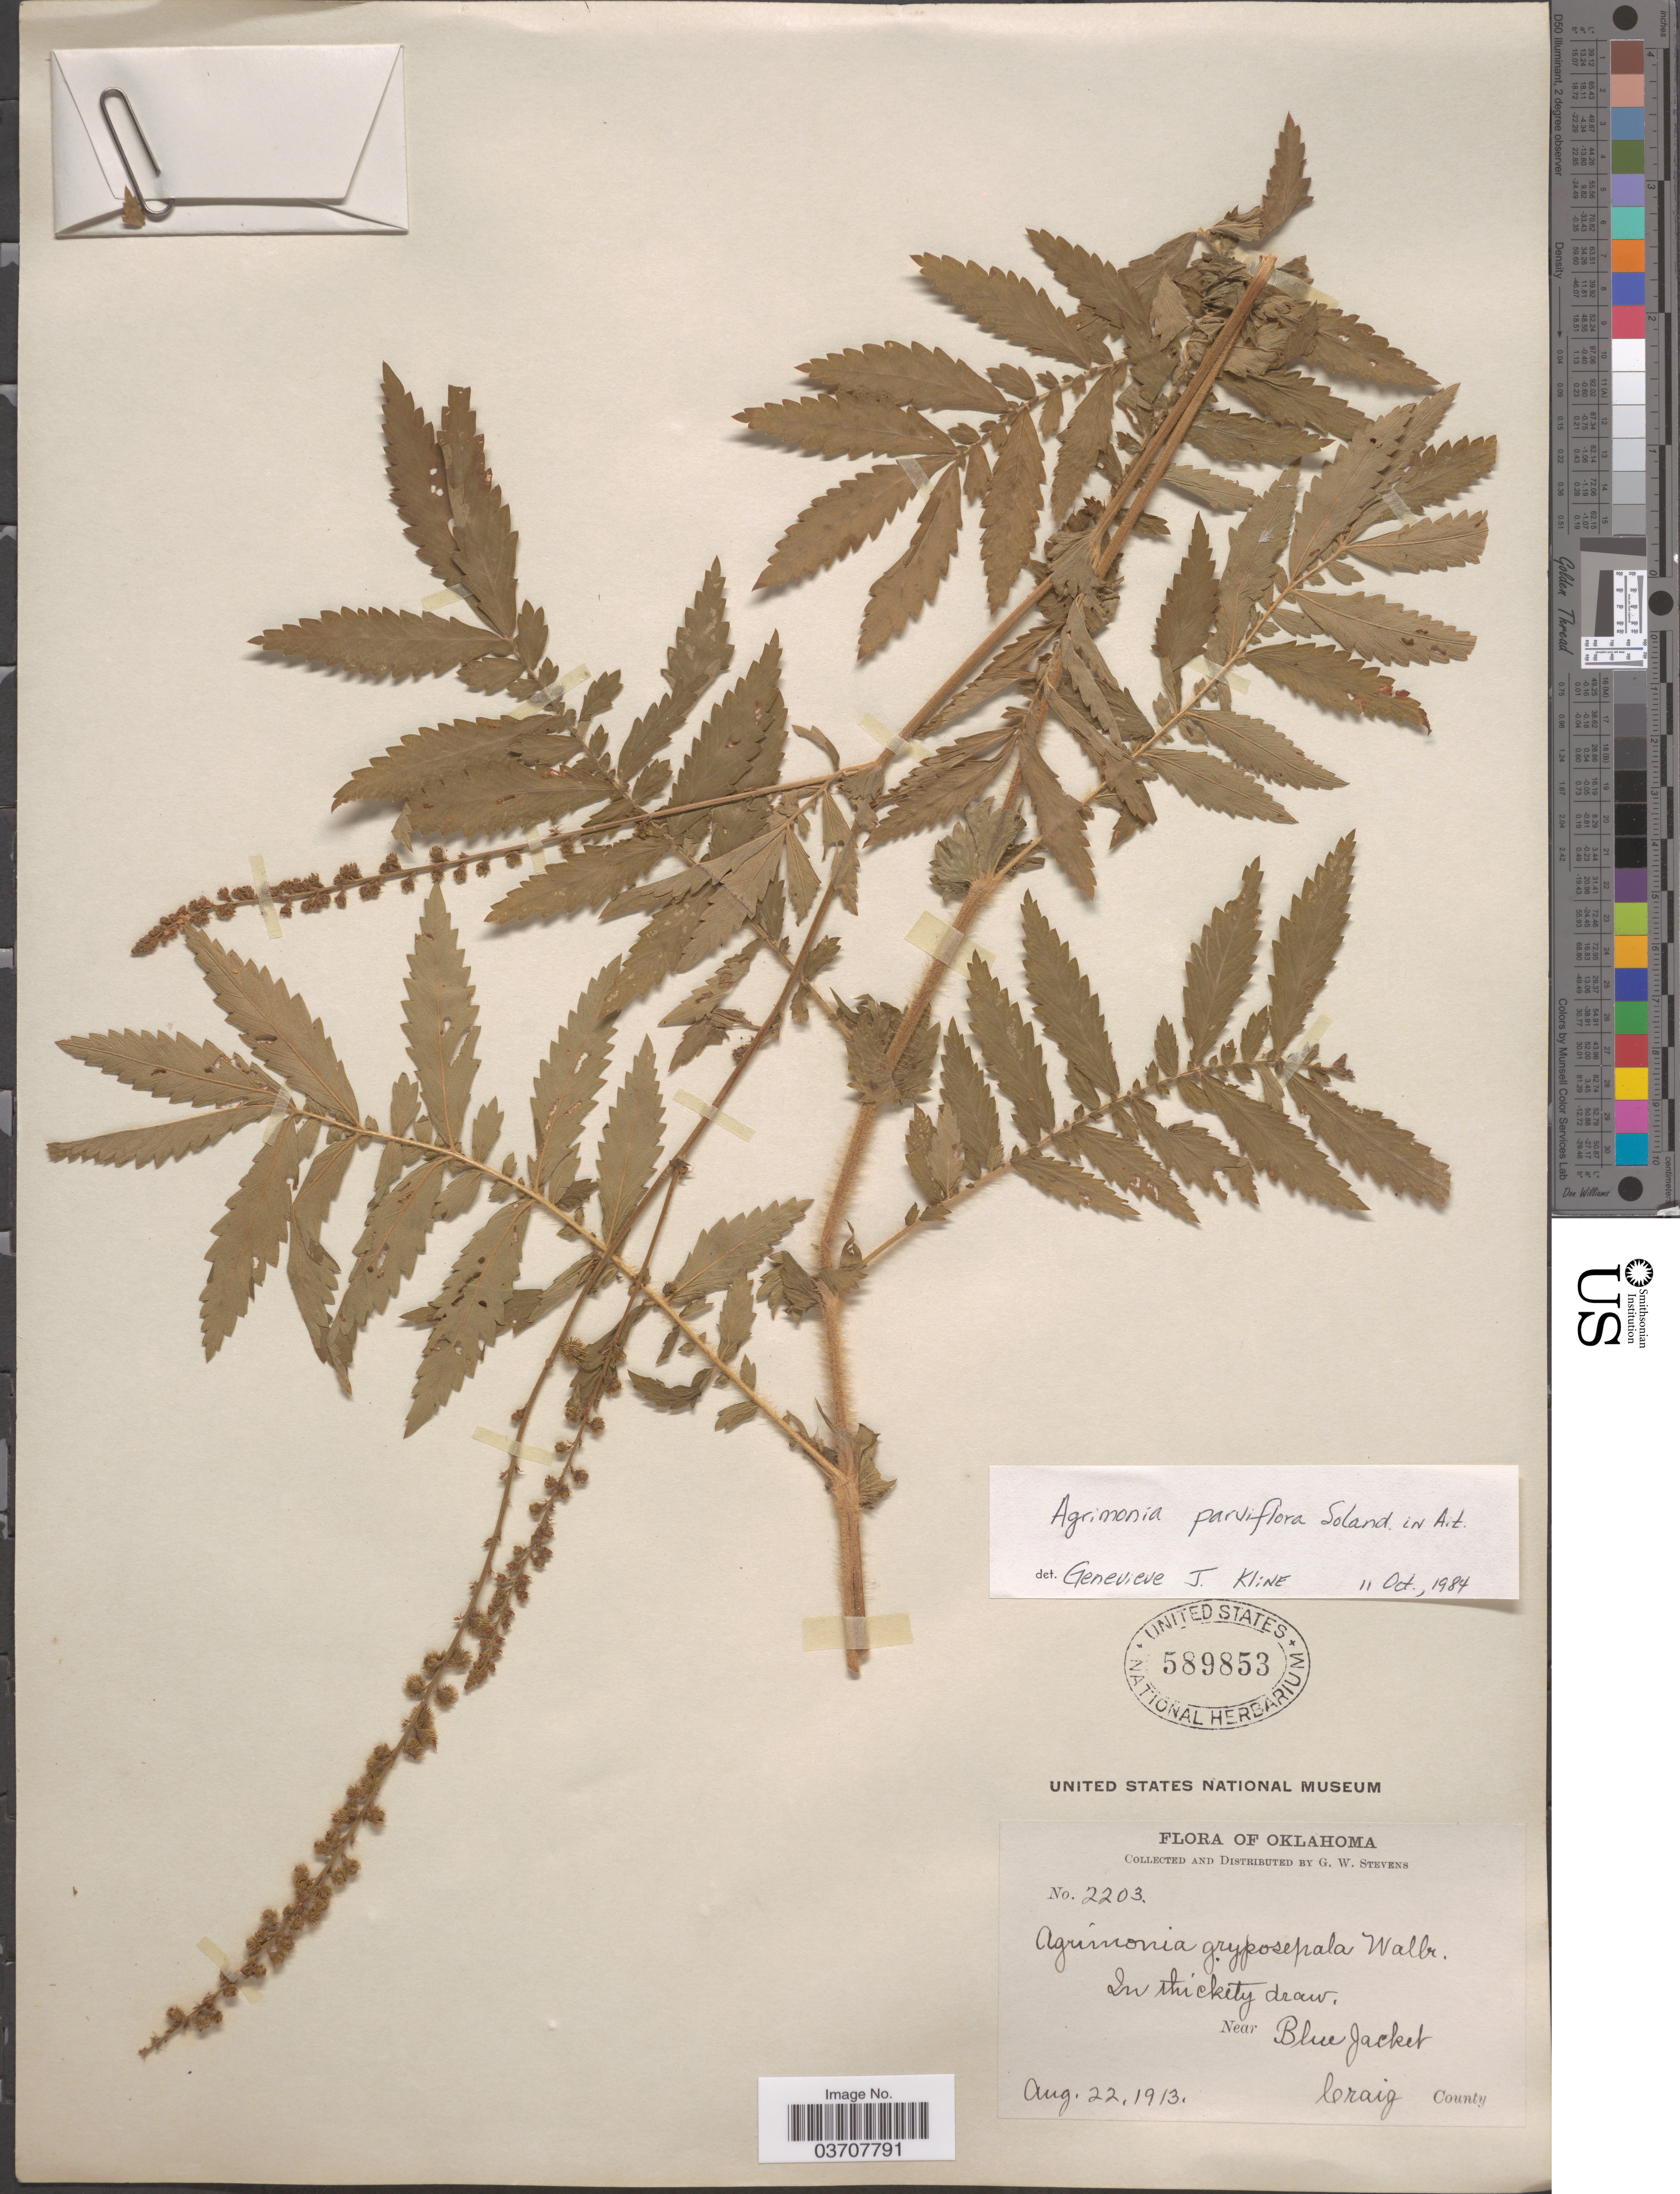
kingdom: Plantae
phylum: Tracheophyta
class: Magnoliopsida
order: Rosales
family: Rosaceae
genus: Agrimonia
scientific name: Agrimonia parviflora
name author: Aiton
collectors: G. W. Stevens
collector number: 2203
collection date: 1913-08-22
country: United States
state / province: Oklahoma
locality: Near Blue Jacket. Craig County.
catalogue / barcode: US 589853